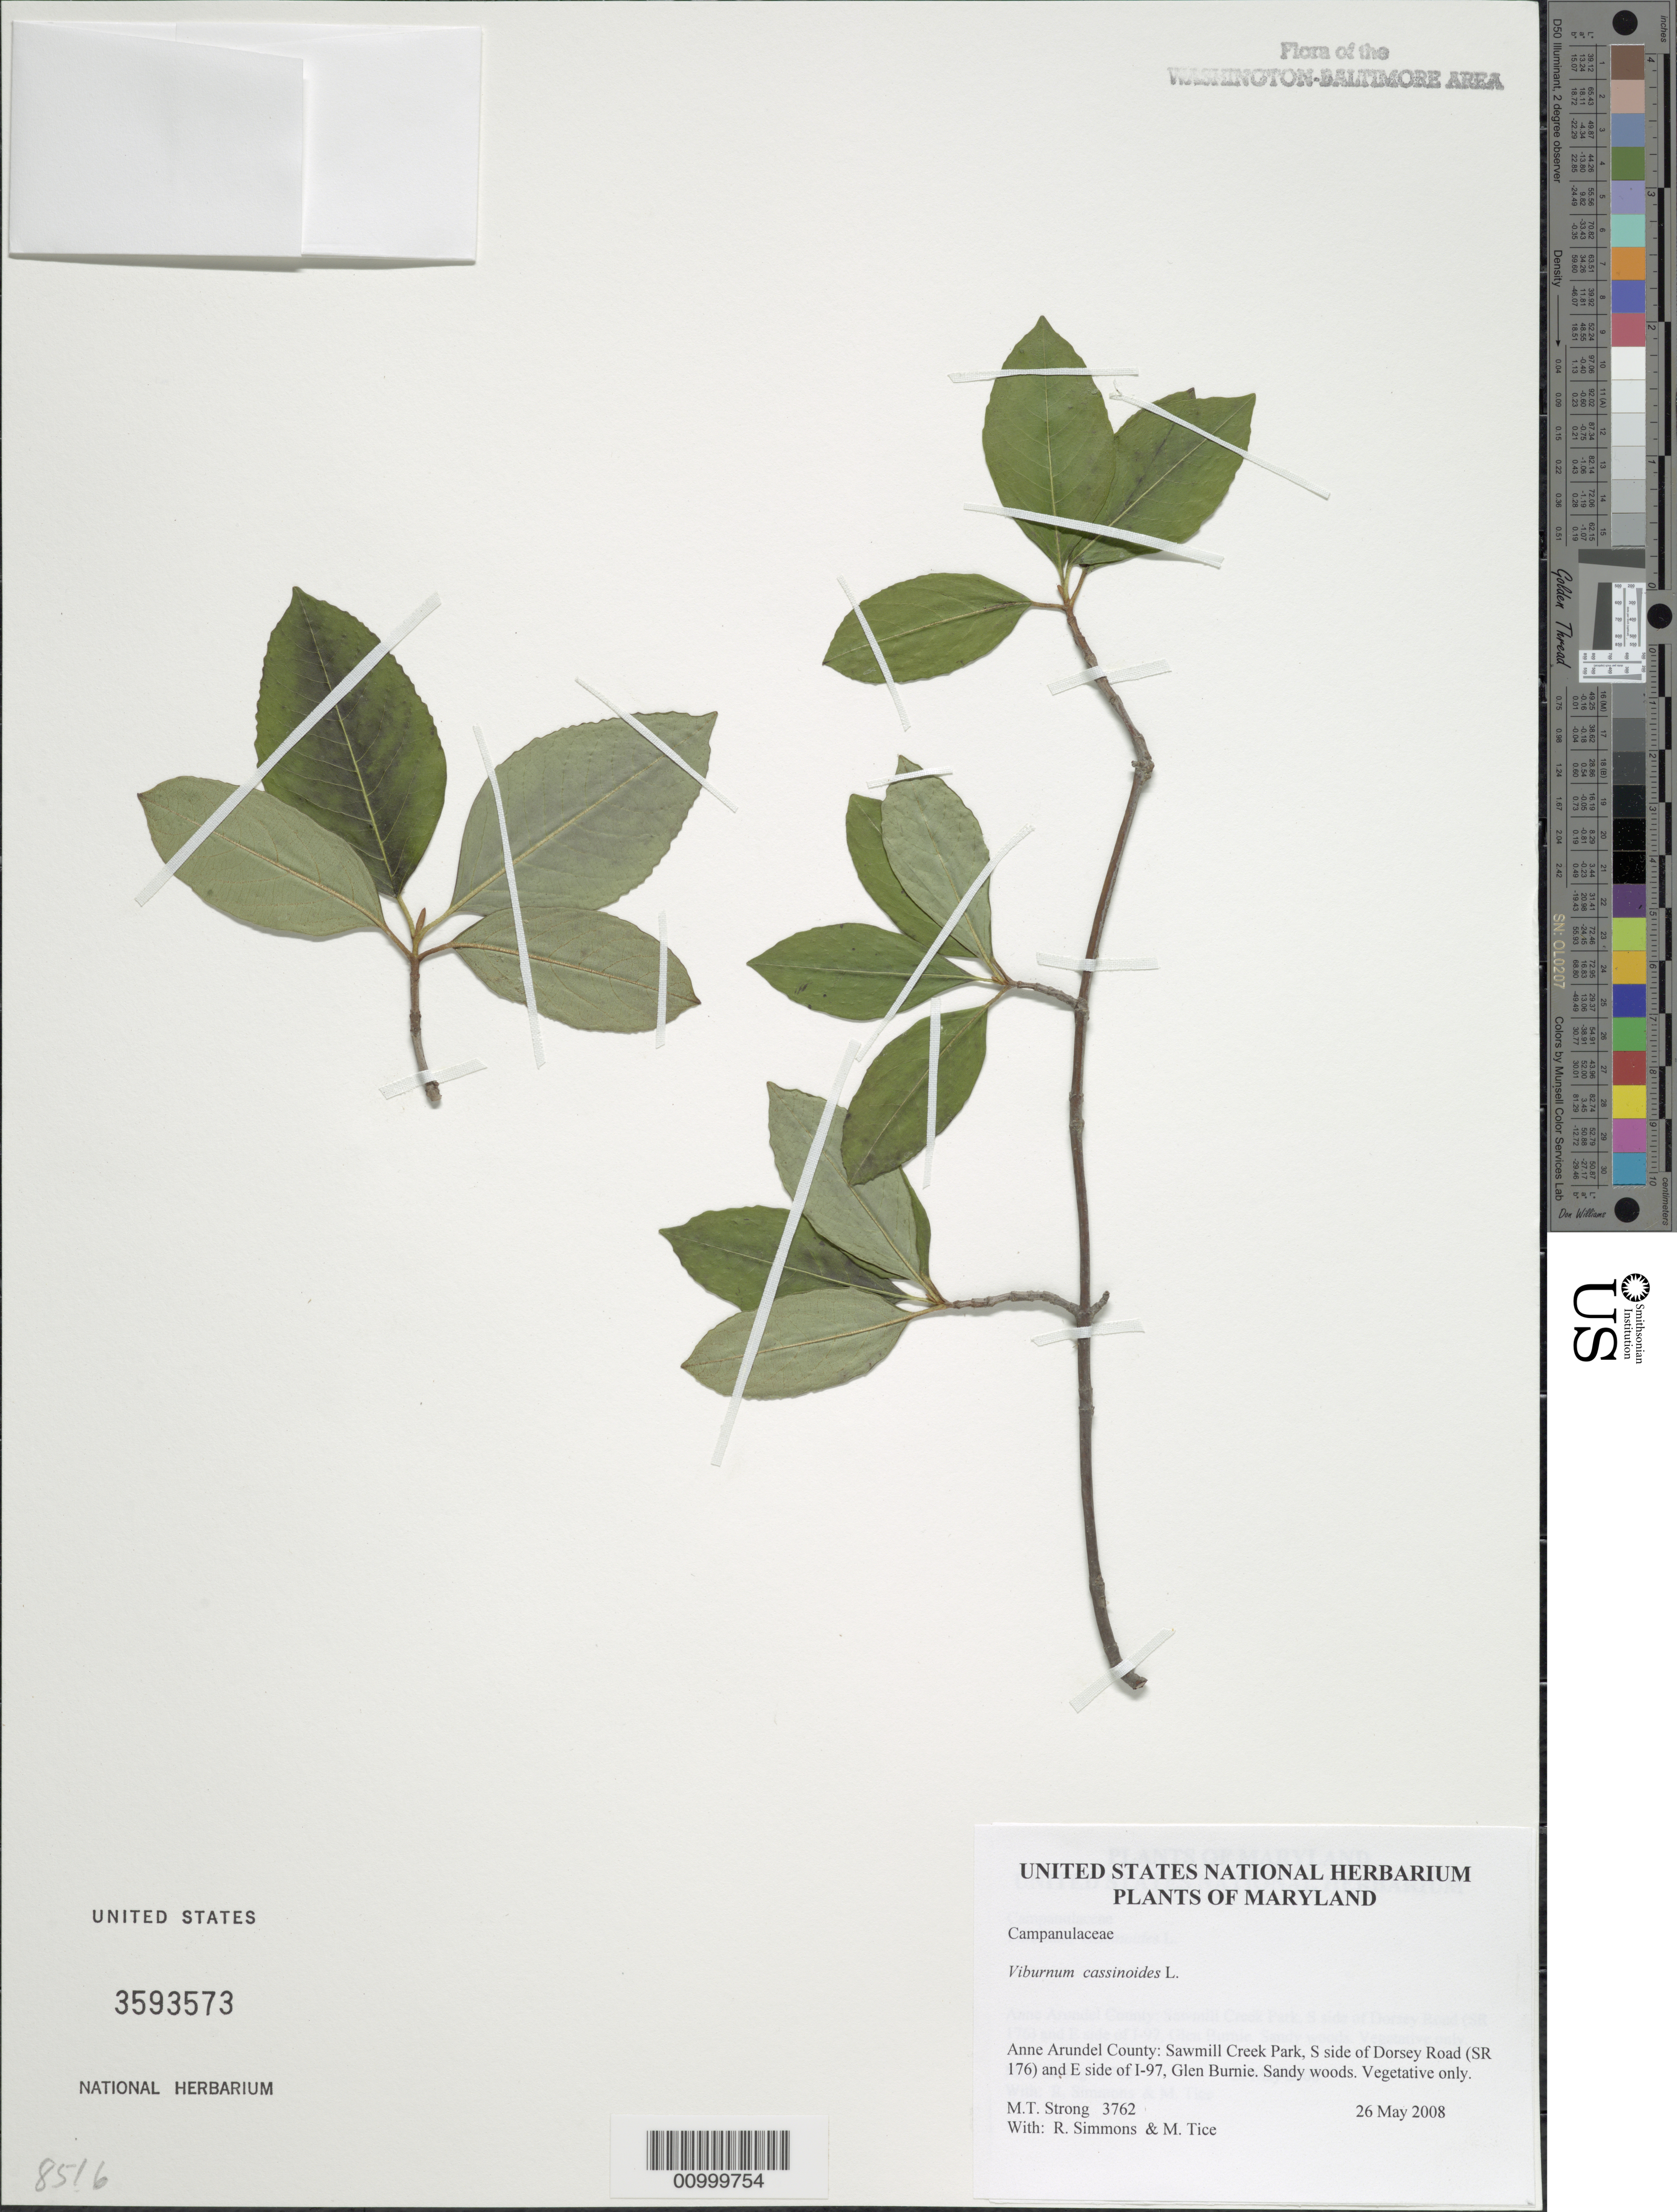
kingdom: Plantae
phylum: Tracheophyta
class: Magnoliopsida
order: Dipsacales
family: Viburnaceae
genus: Viburnum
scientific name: Viburnum cassinoides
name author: L.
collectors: M. T. Strong, R. H. Simmons & M. Tice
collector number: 3762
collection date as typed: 26 May 2008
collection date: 2008-05-26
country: United States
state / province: Maryland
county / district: Anne Arundel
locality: Sawmill Creek Park, S side of Dorsey Road (SR 176) and E side of I-97, Glen Burnie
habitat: Sandy woods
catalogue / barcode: US 3593573